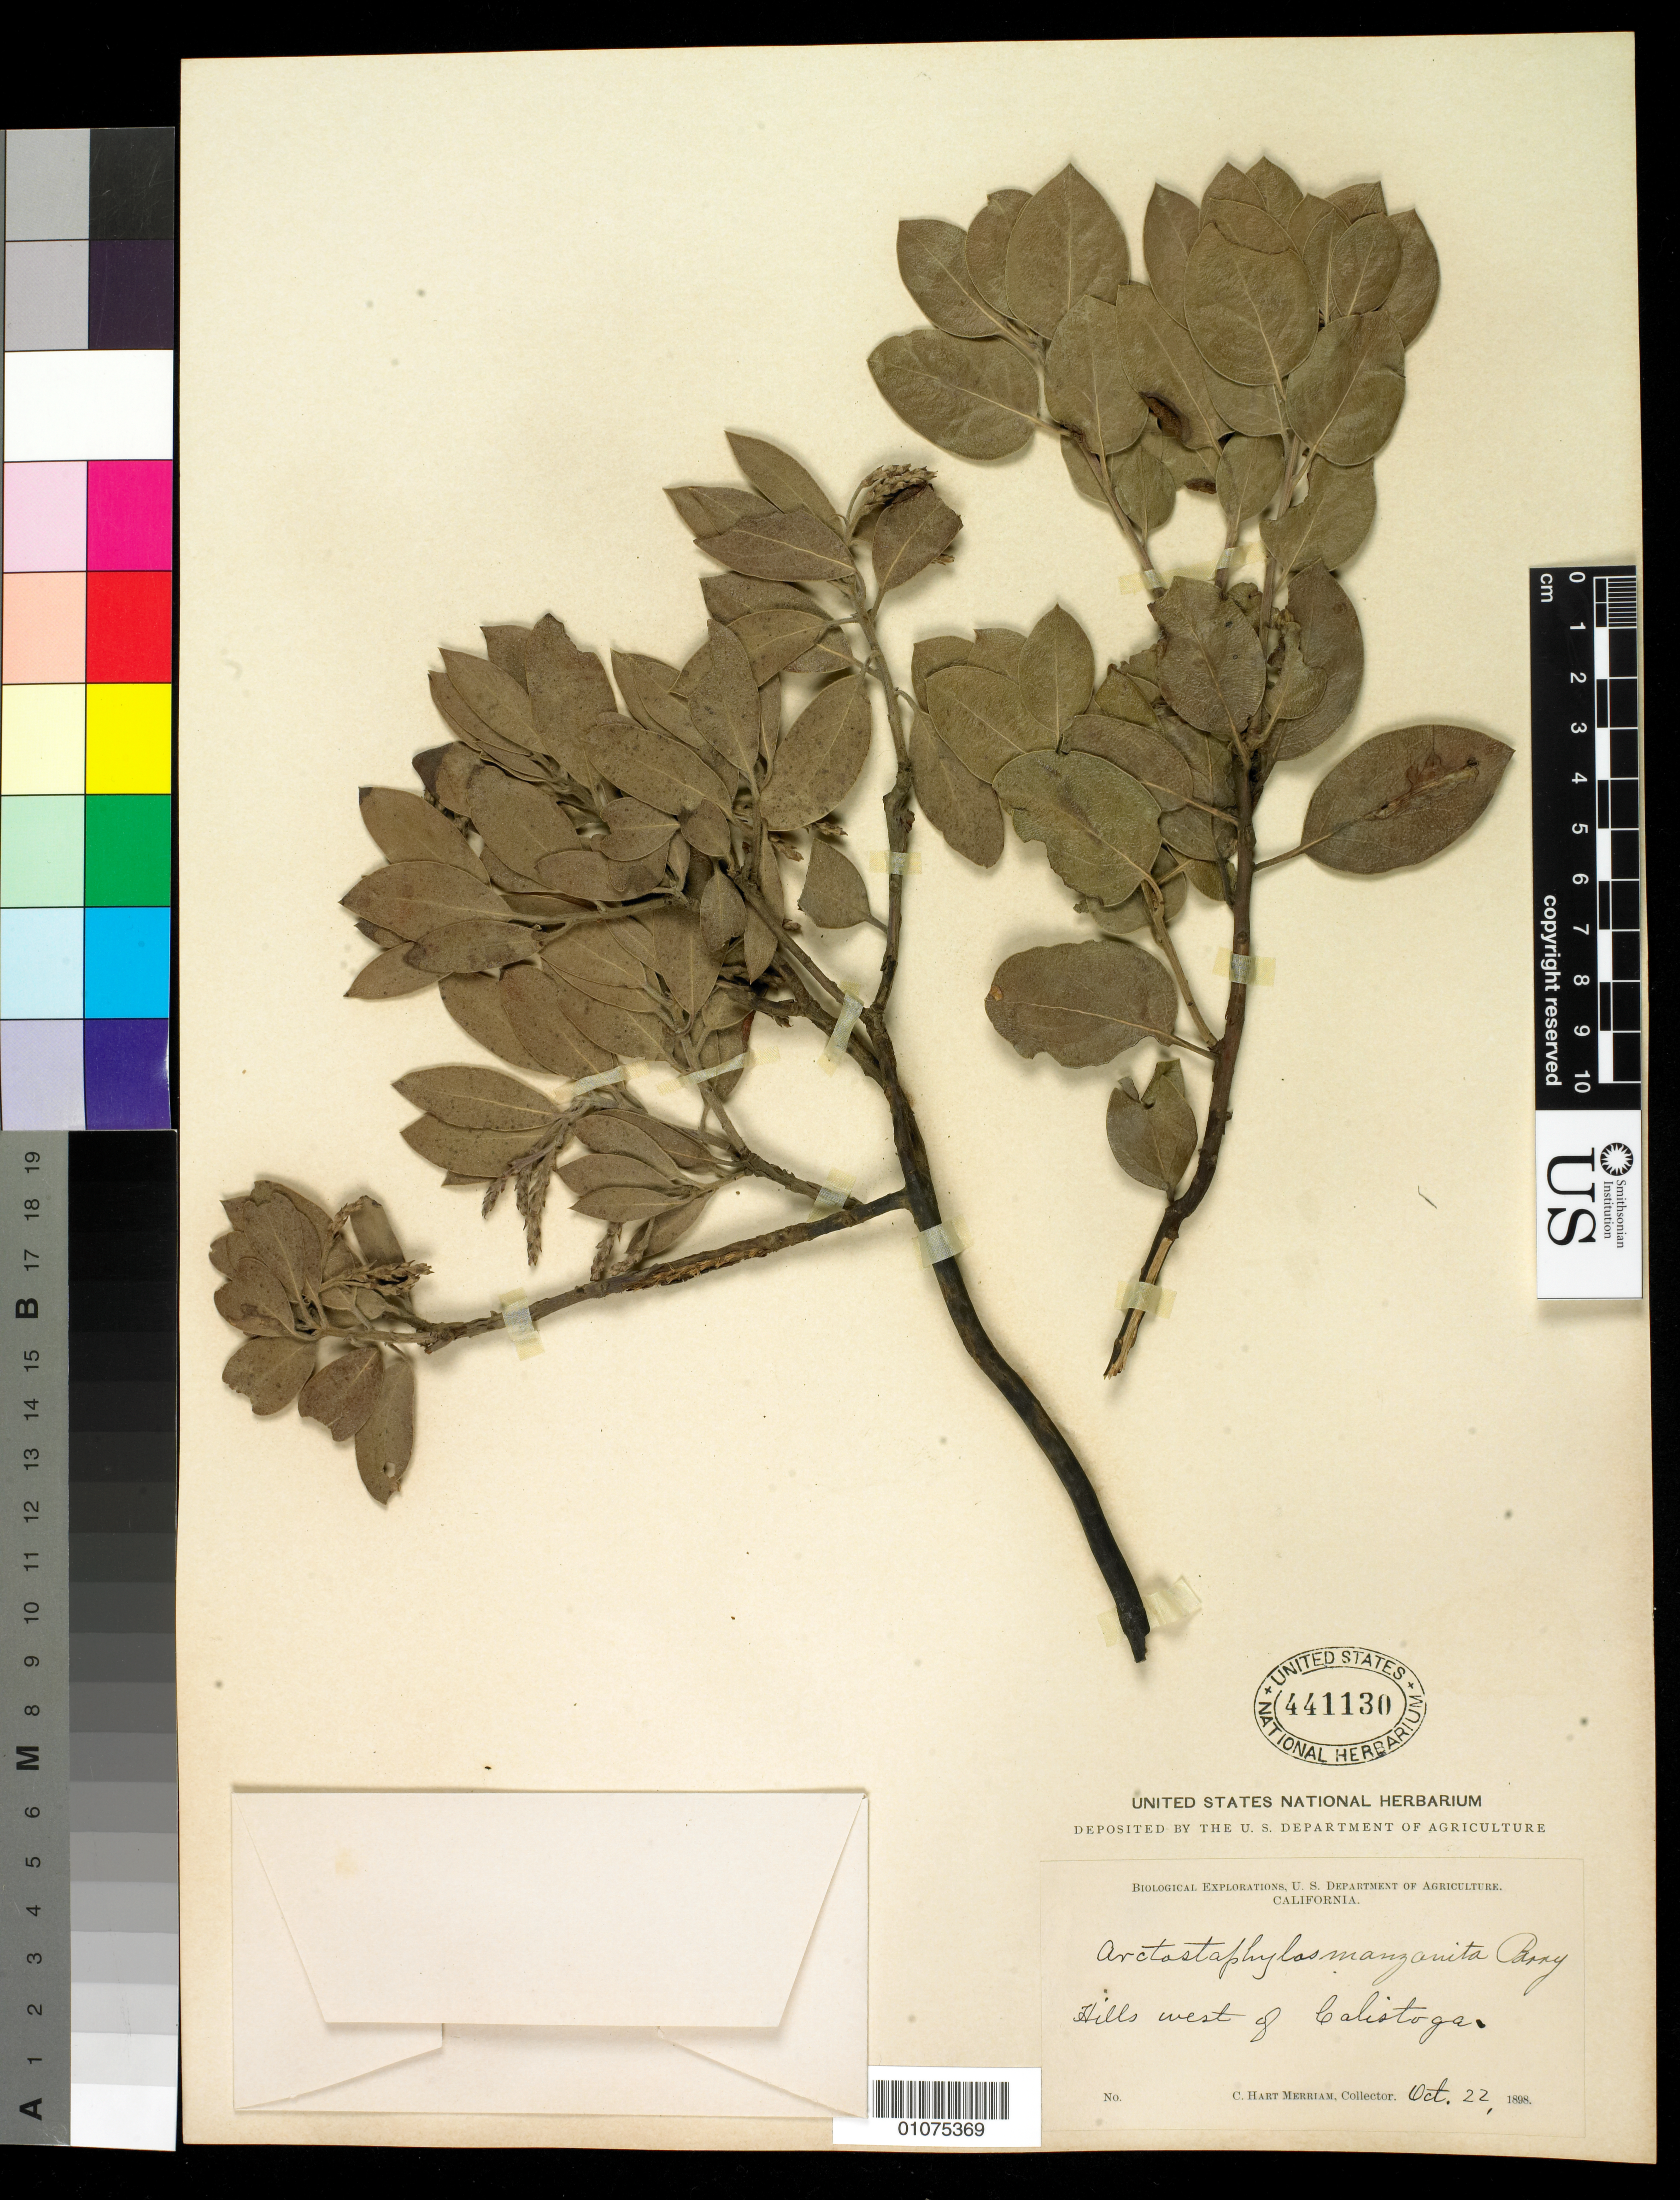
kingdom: Plantae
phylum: Tracheophyta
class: Magnoliopsida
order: Ericales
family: Ericaceae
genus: Arctostaphylos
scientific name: Arctostaphylos manzanita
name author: Parry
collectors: C. Merriam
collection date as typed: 22 Oct 1898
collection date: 1898-10-22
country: United States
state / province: California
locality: hills west of Calistoga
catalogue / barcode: US 441130